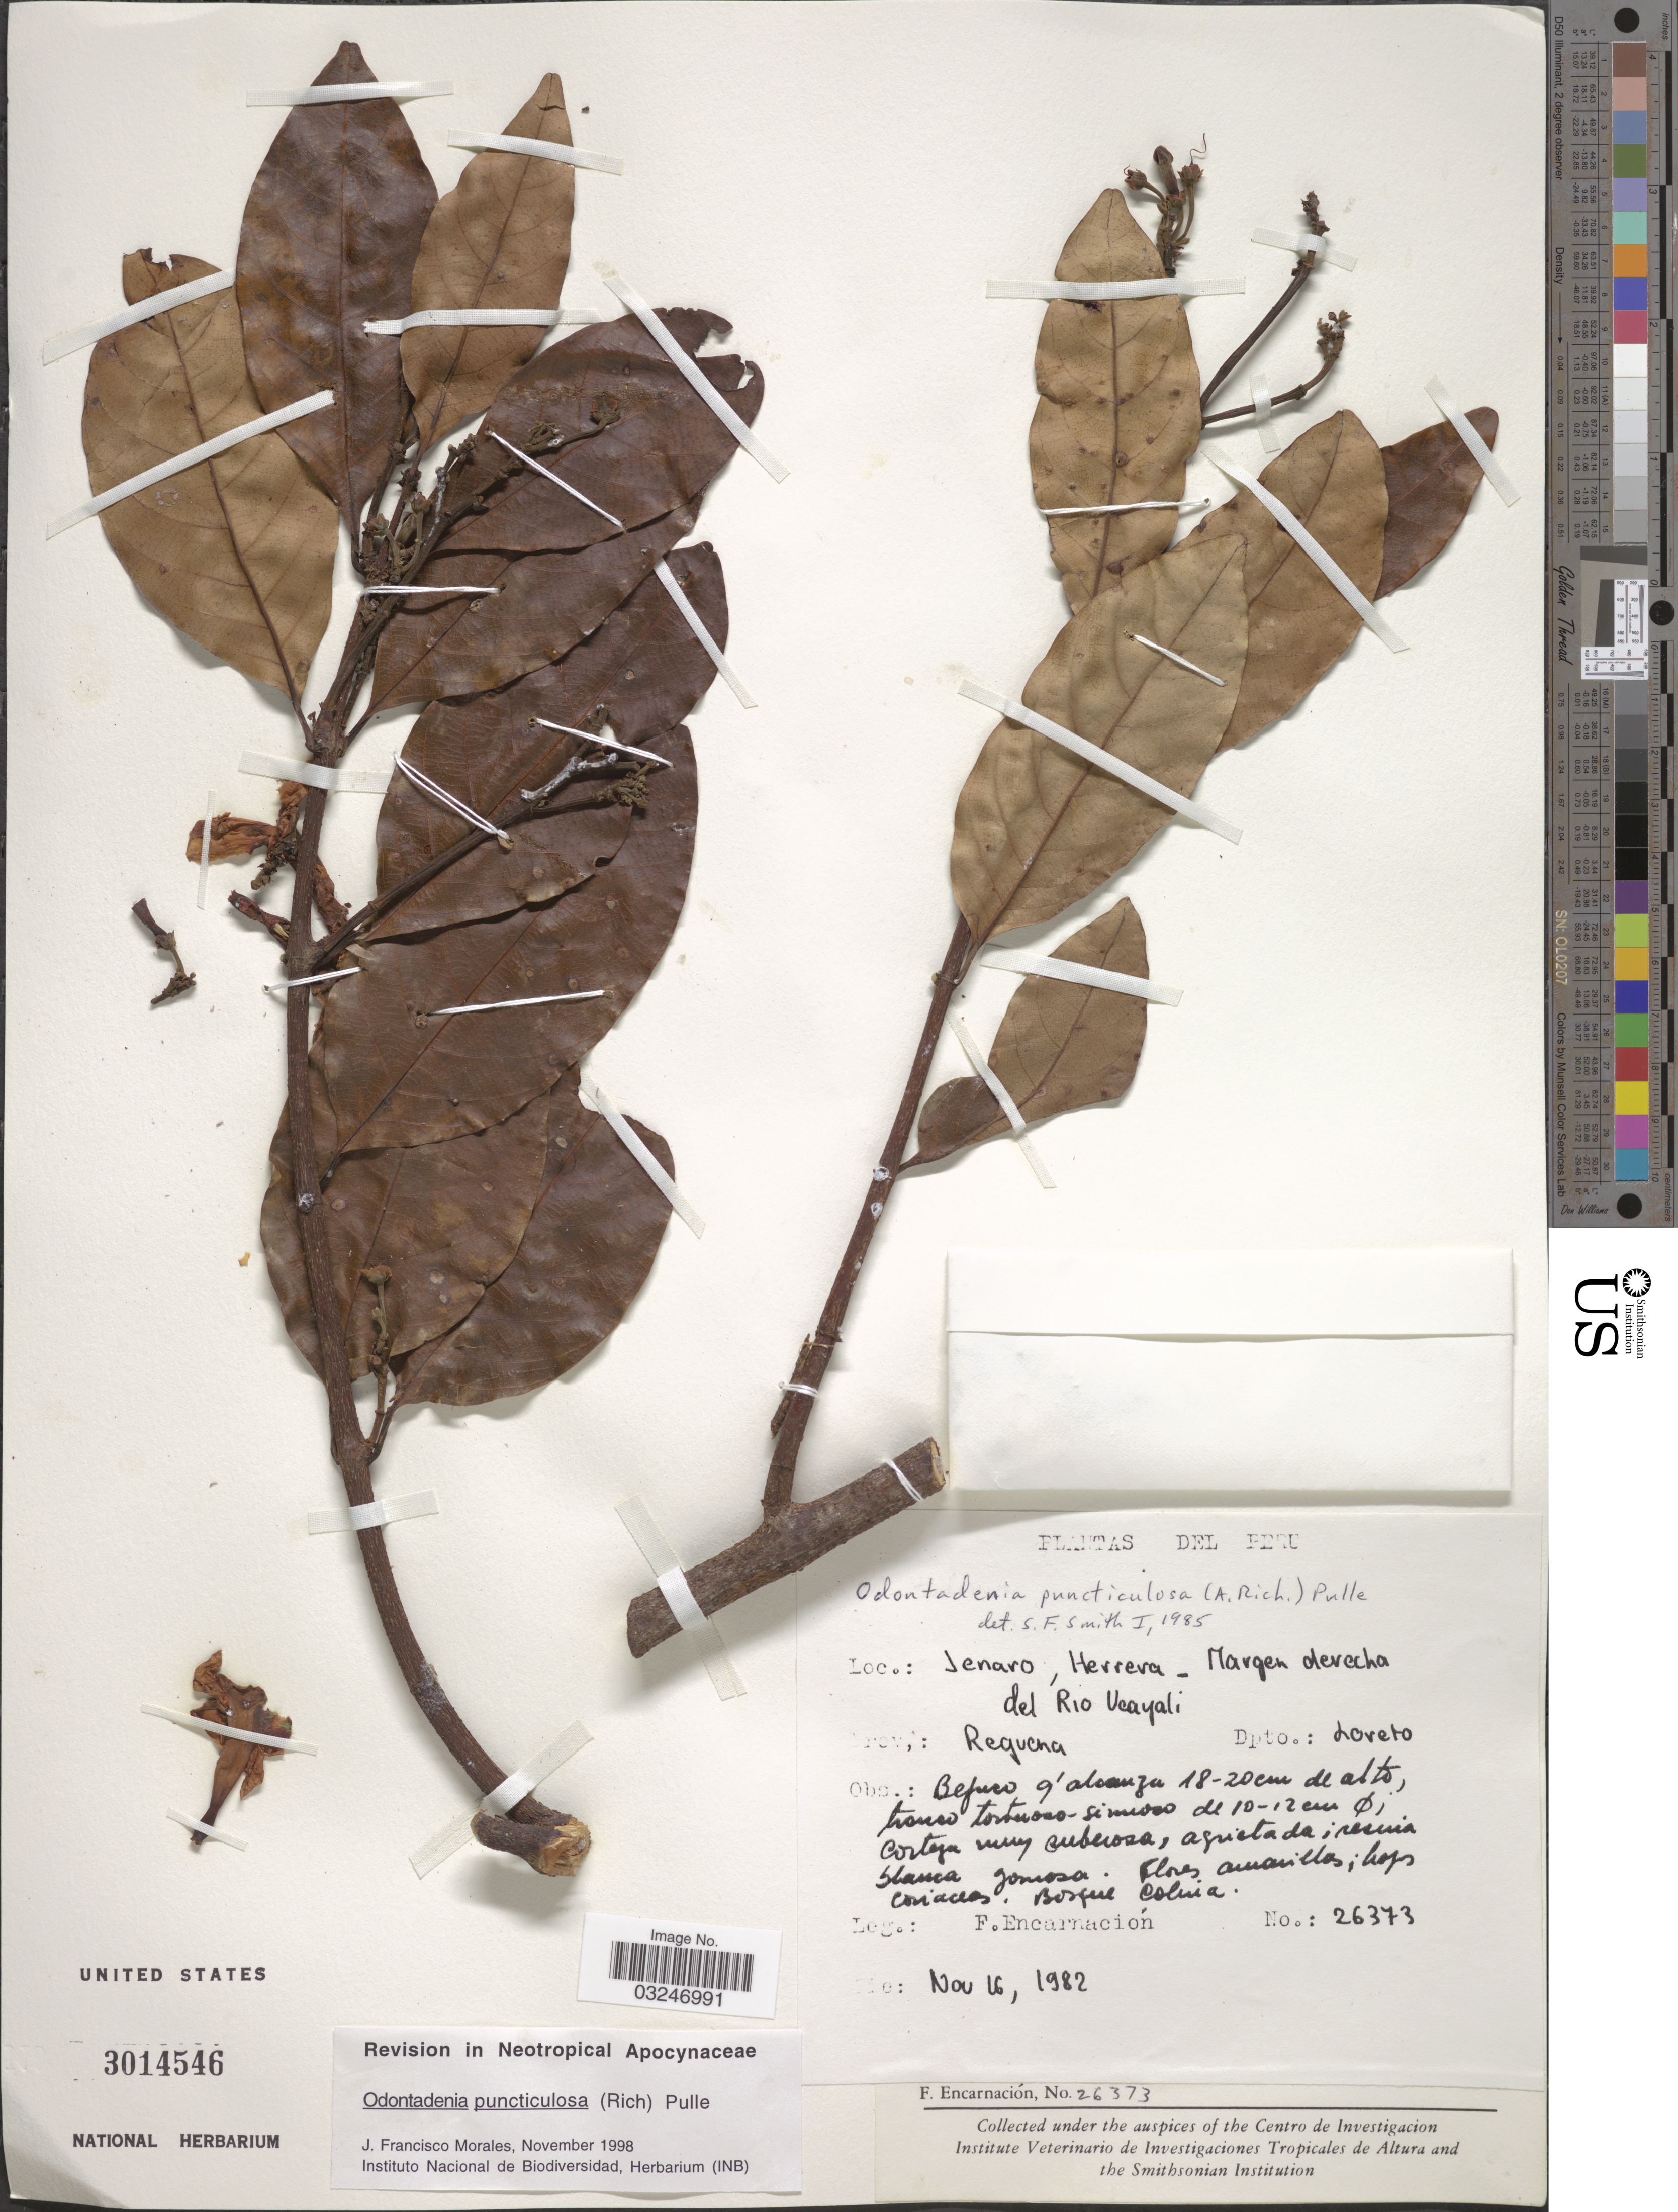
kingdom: Plantae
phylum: Tracheophyta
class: Magnoliopsida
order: Gentianales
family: Apocynaceae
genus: Odontadenia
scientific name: Odontadenia puncticulosa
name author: (Rich.) Pulle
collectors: F. Encarnación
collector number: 26373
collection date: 1982-11-16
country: Peru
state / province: Loreto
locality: Jenaro, Herrera-Margen derecha del Rio Ucayali. Prov.: Requena. Dpto.: Loreto.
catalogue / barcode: US 3014546